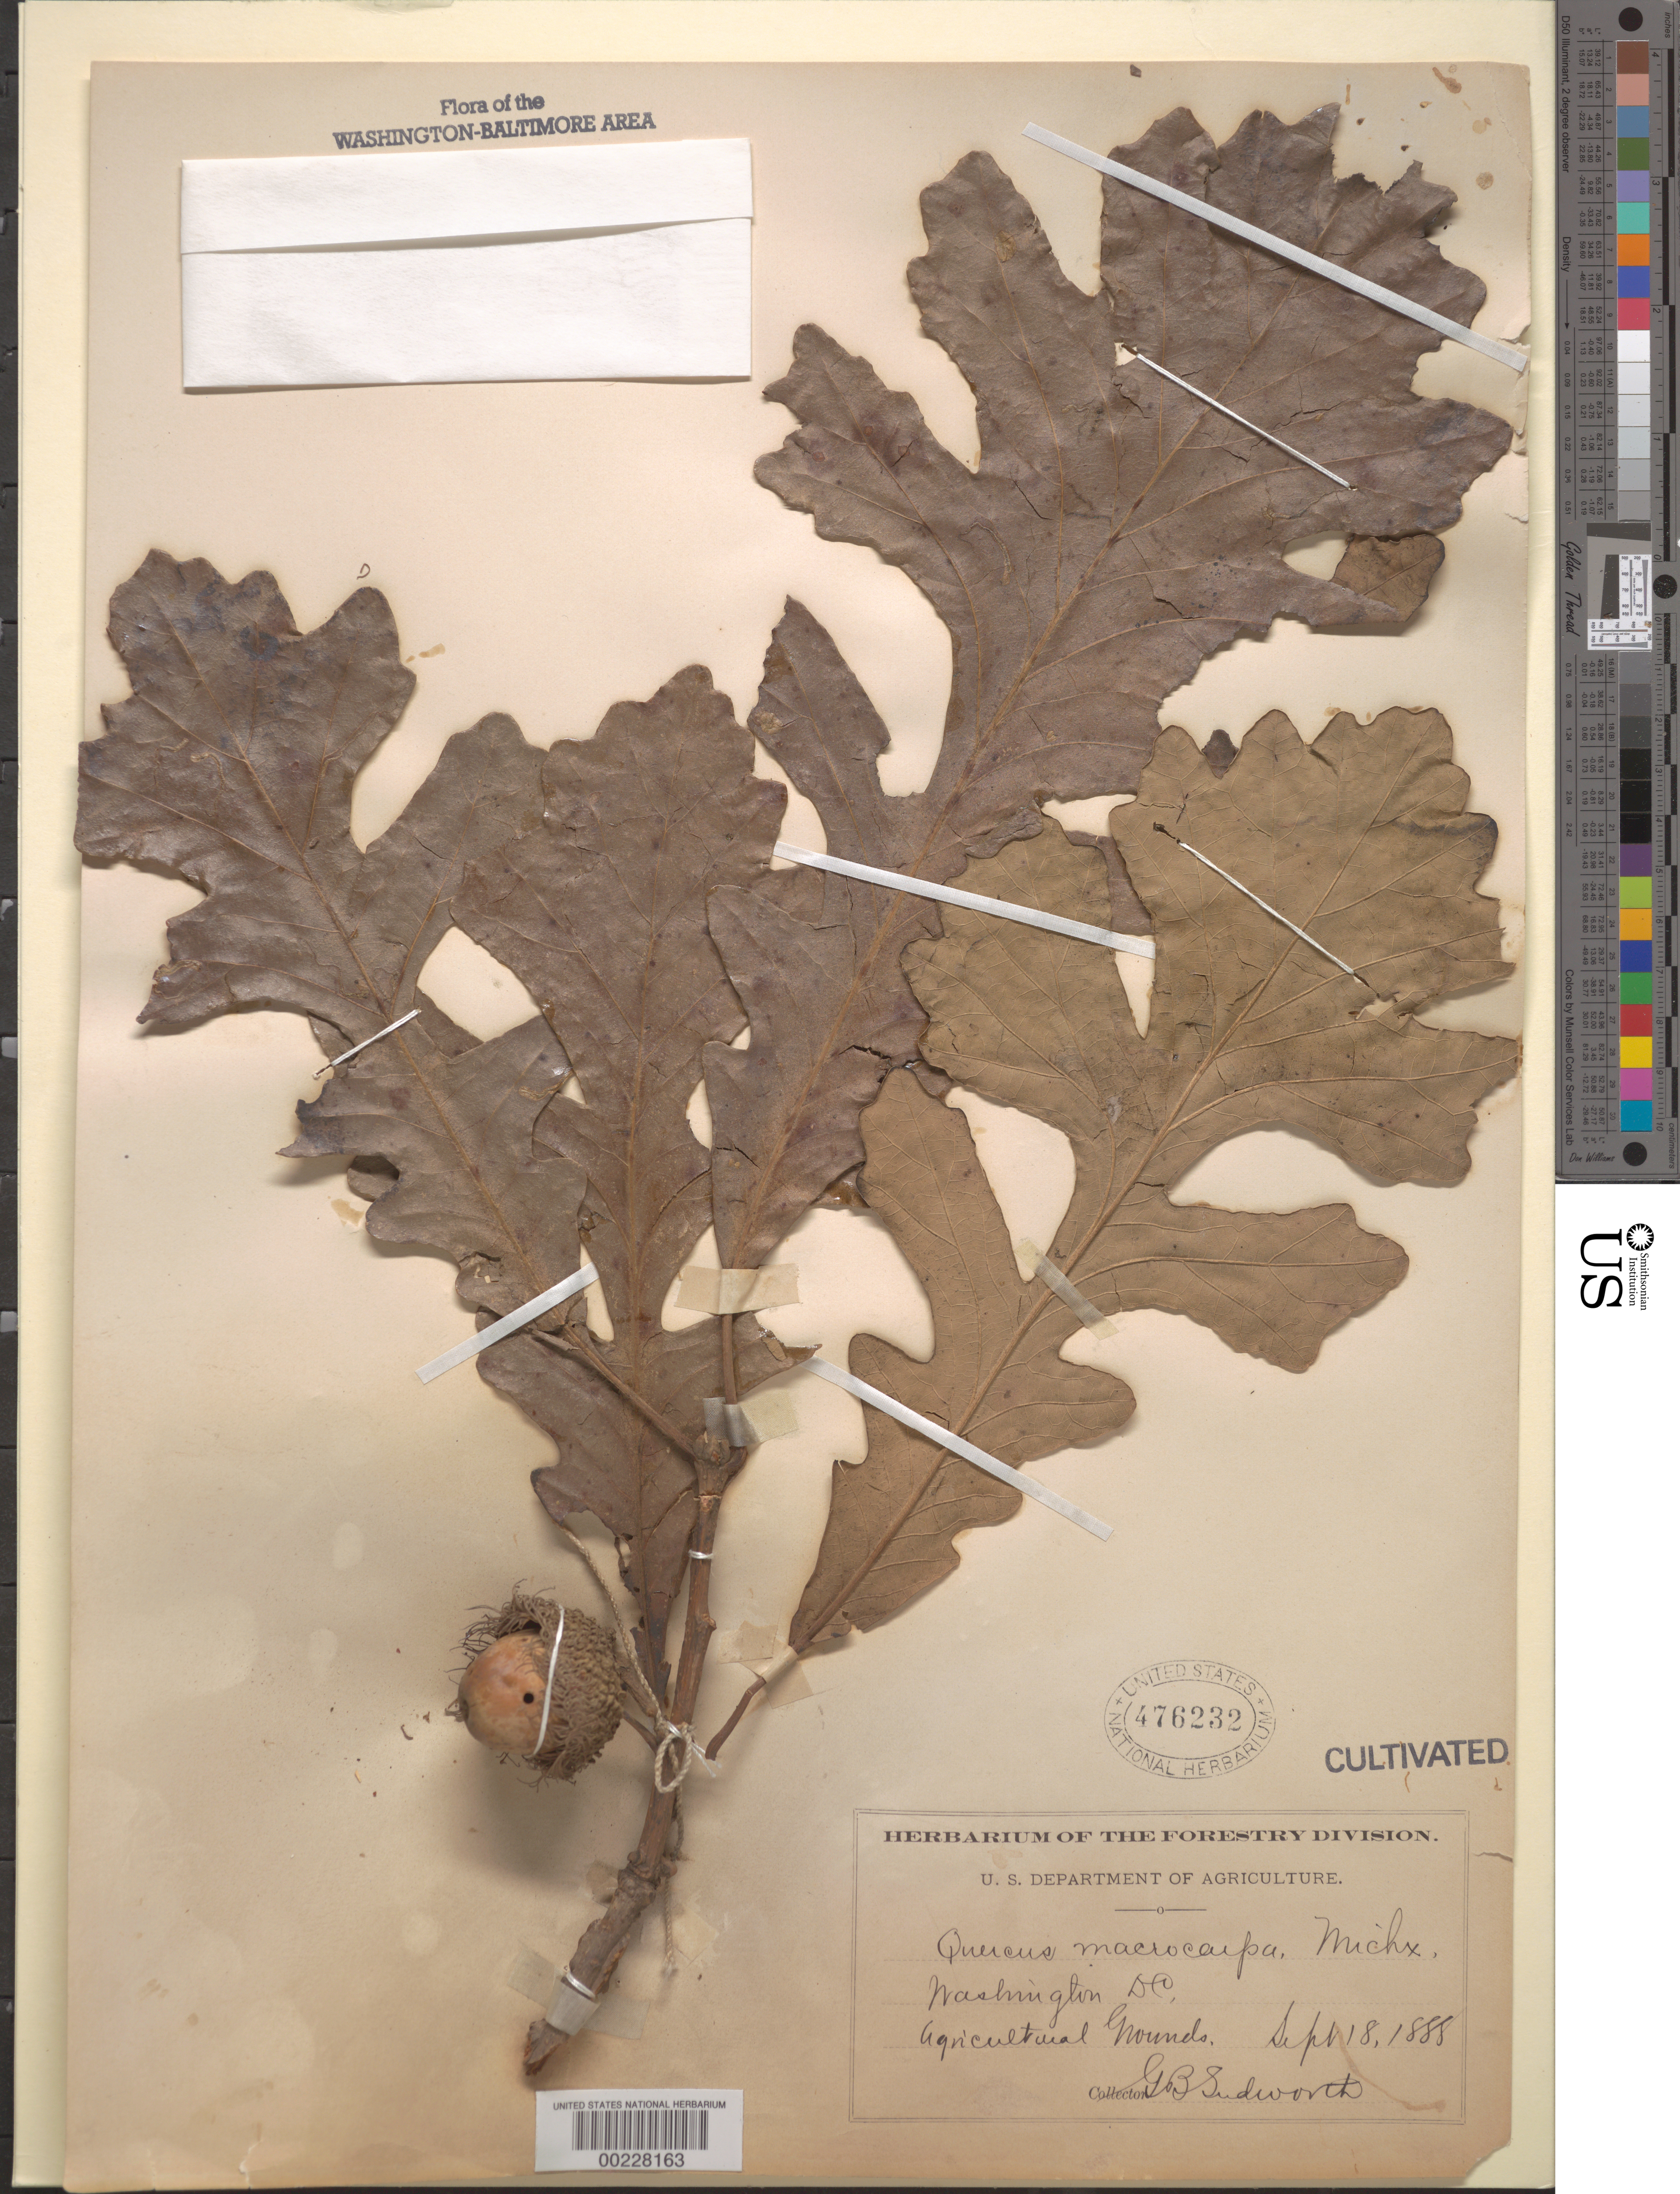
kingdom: Plantae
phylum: Tracheophyta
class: Magnoliopsida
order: Fagales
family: Fagaceae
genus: Quercus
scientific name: Quercus macrocarpa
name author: Michx.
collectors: G. B. Sudworth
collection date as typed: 18 Sep 1888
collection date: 1888-09-18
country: United States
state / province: District of Columbia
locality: Agricultural grounds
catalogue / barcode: US 476232